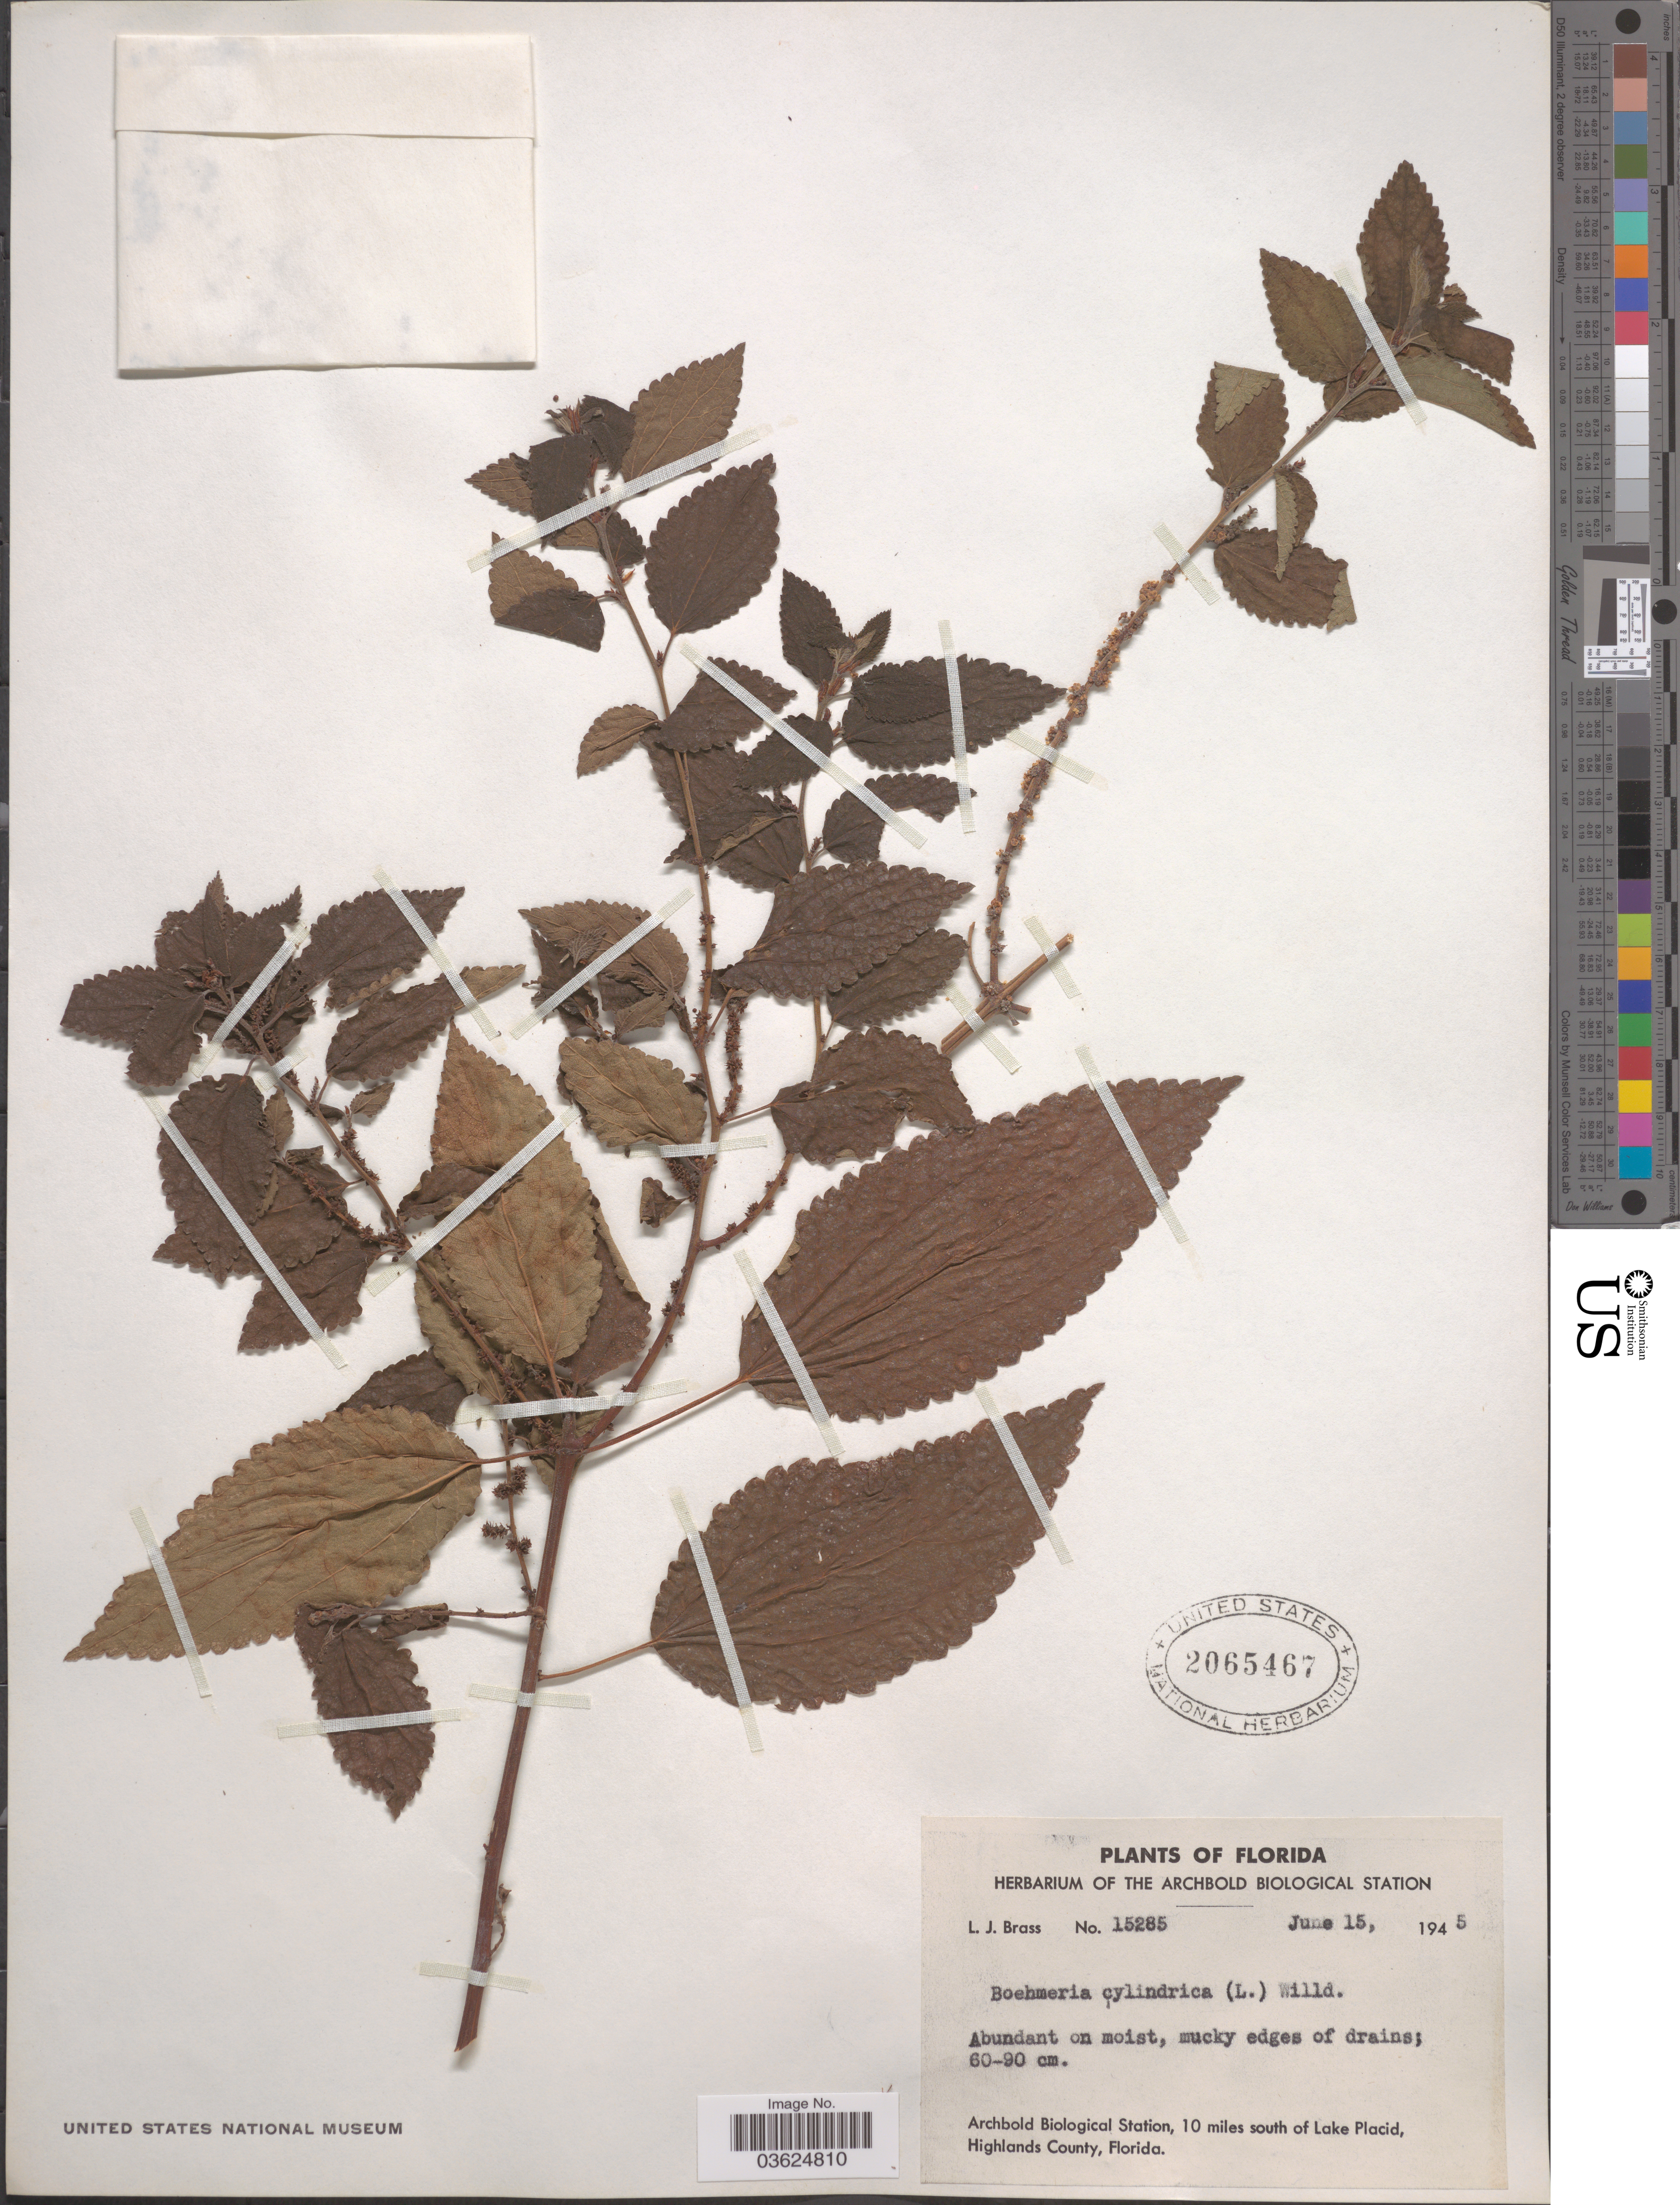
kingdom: Plantae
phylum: Tracheophyta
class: Magnoliopsida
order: Rosales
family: Urticaceae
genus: Boehmeria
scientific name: Boehmeria cylindrica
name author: (L.) Sw.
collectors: L. J. Brass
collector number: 15285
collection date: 1945-06-15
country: United States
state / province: Florida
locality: Archbold Biological Station, 10 miles south of Lake Placid, Highlands County.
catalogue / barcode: US 2065467